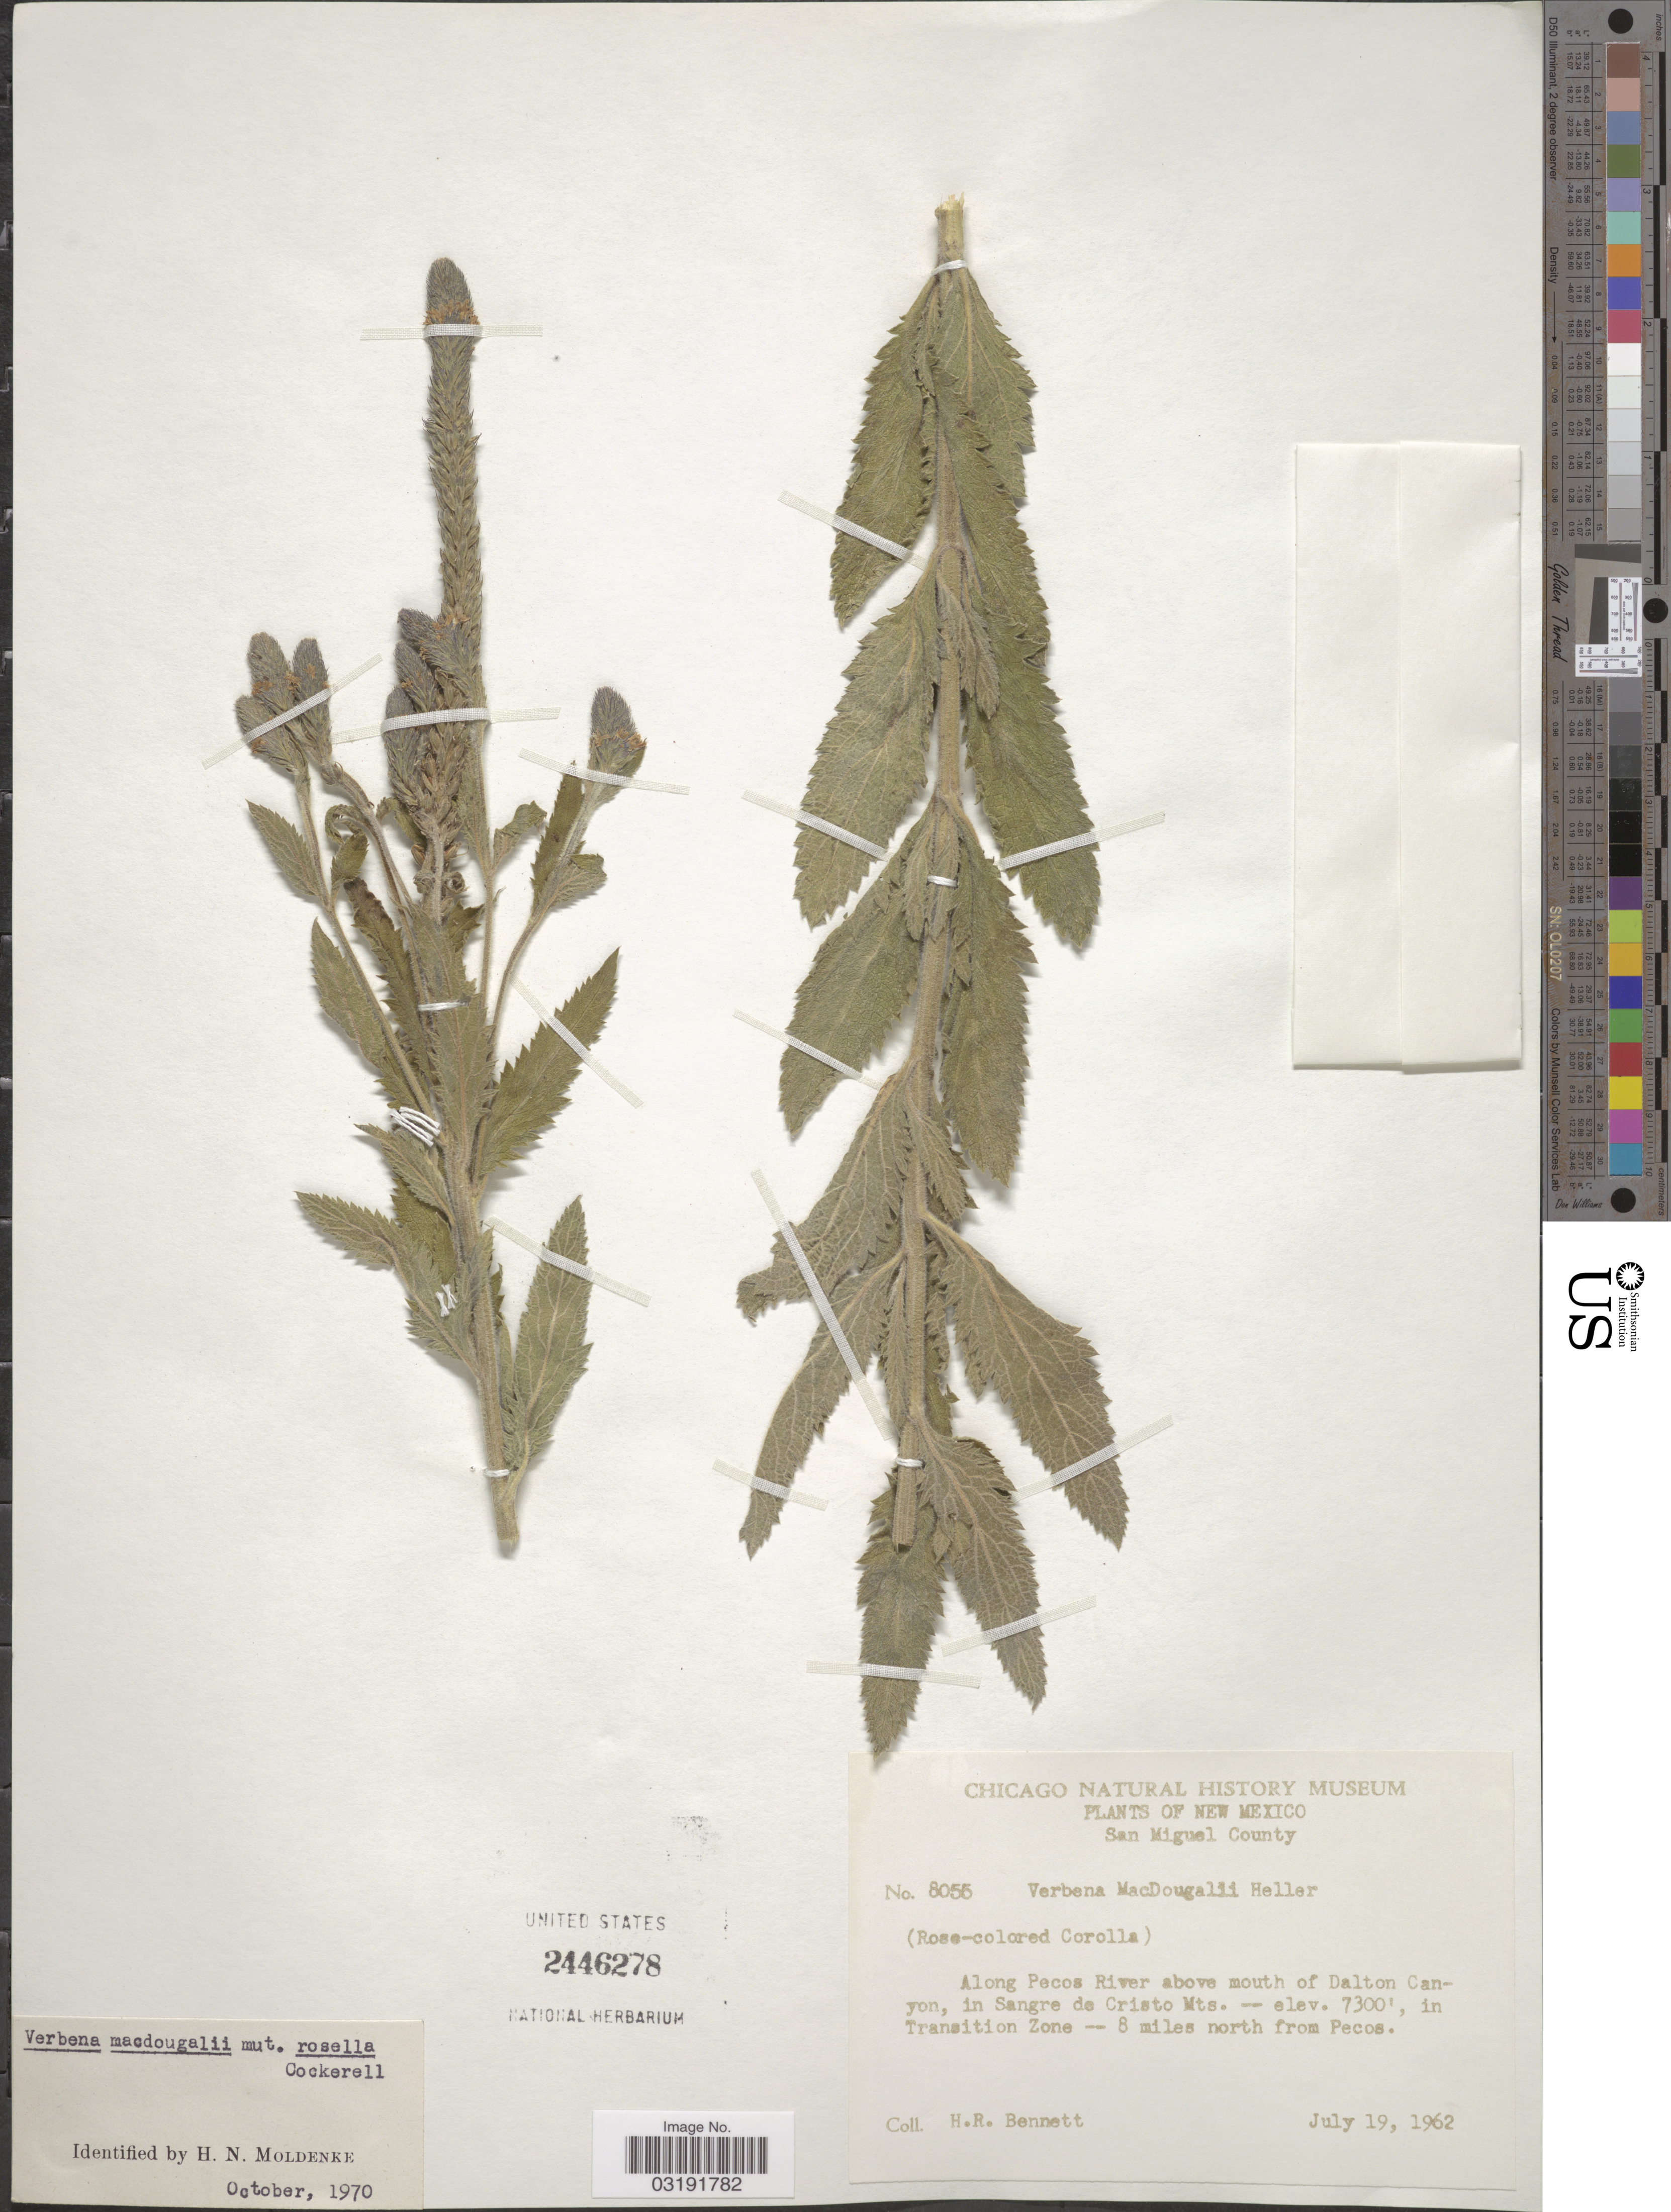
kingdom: Plantae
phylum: Tracheophyta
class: Magnoliopsida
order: Lamiales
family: Verbenaceae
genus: Verbena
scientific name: Verbena macdougalii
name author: A. Heller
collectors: H. R. Bennett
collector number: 8055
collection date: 1965-07-19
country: United States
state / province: New Mexico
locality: San Miguel County. Along Pecos River above mouth of Dalton Canyon, in Sangre de Cristo Mts. In Transition Zone -- 8 miles north from Pecos.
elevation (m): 2225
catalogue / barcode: US 2446278